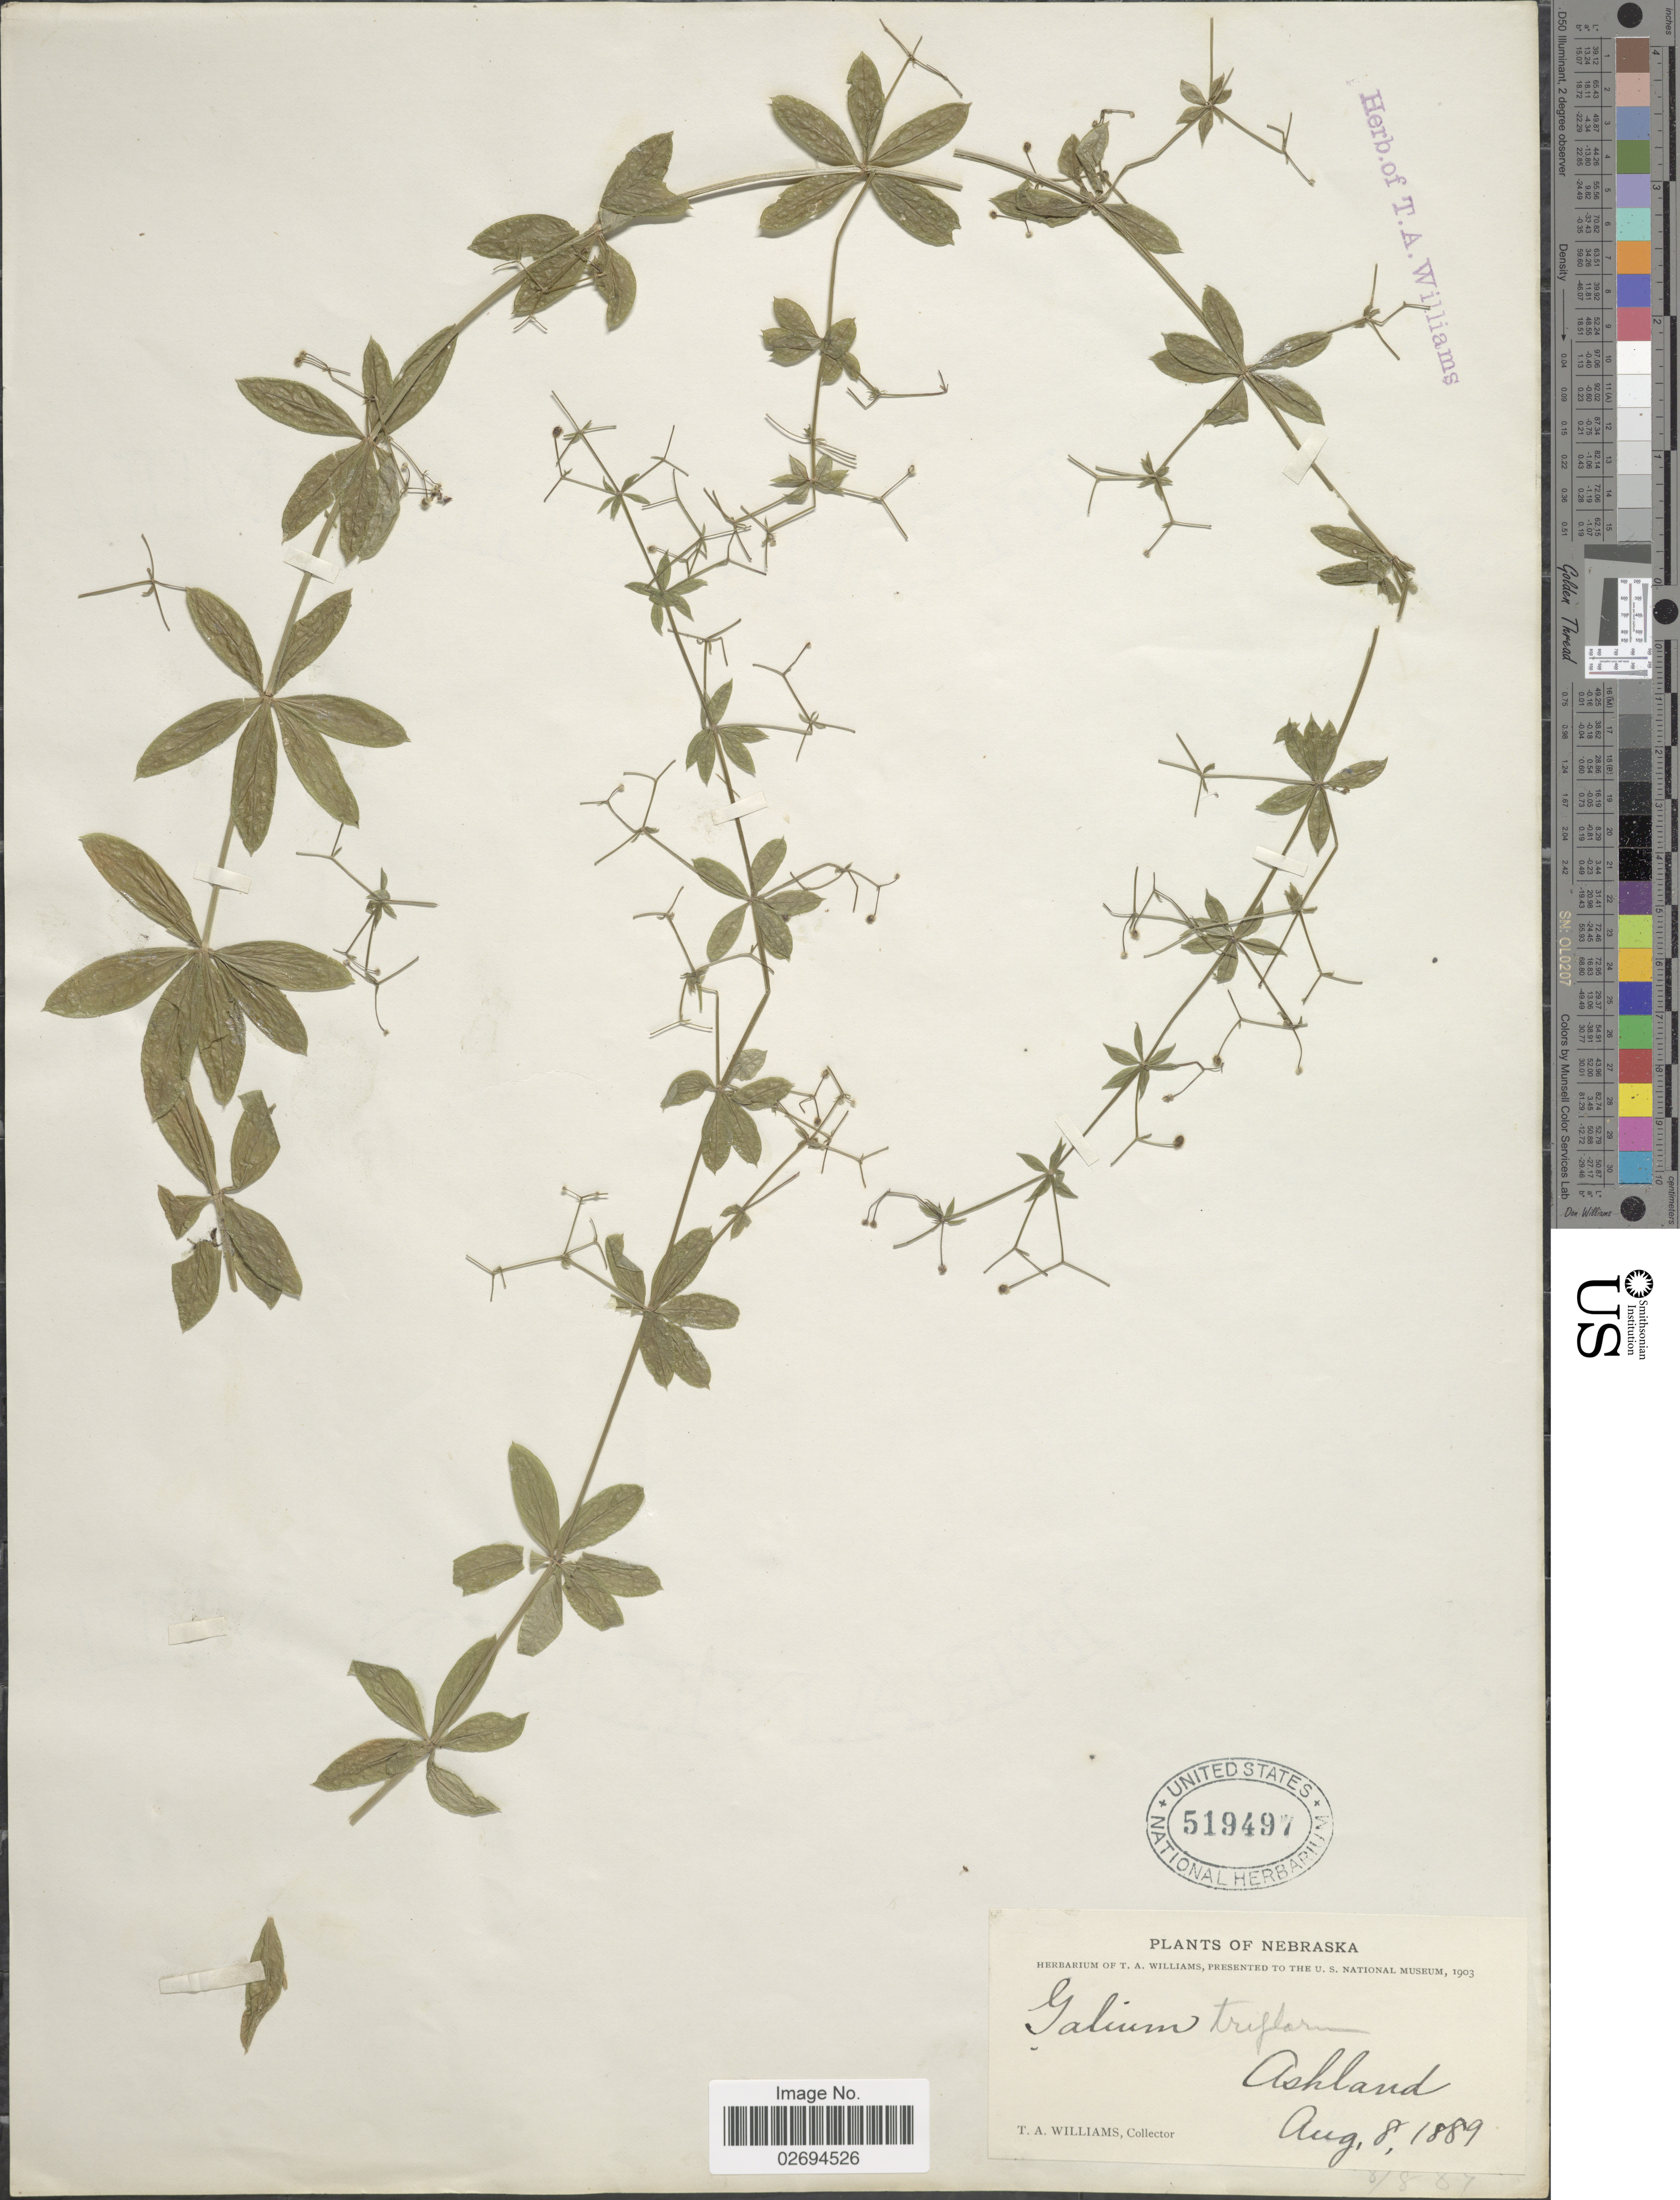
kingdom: Plantae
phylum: Tracheophyta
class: Magnoliopsida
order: Gentianales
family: Rubiaceae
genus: Galium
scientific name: Galium triflorum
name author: Michx.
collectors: T. A. Williams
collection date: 1889-08-08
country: United States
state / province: Nebraska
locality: Ashland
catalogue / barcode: US 519497